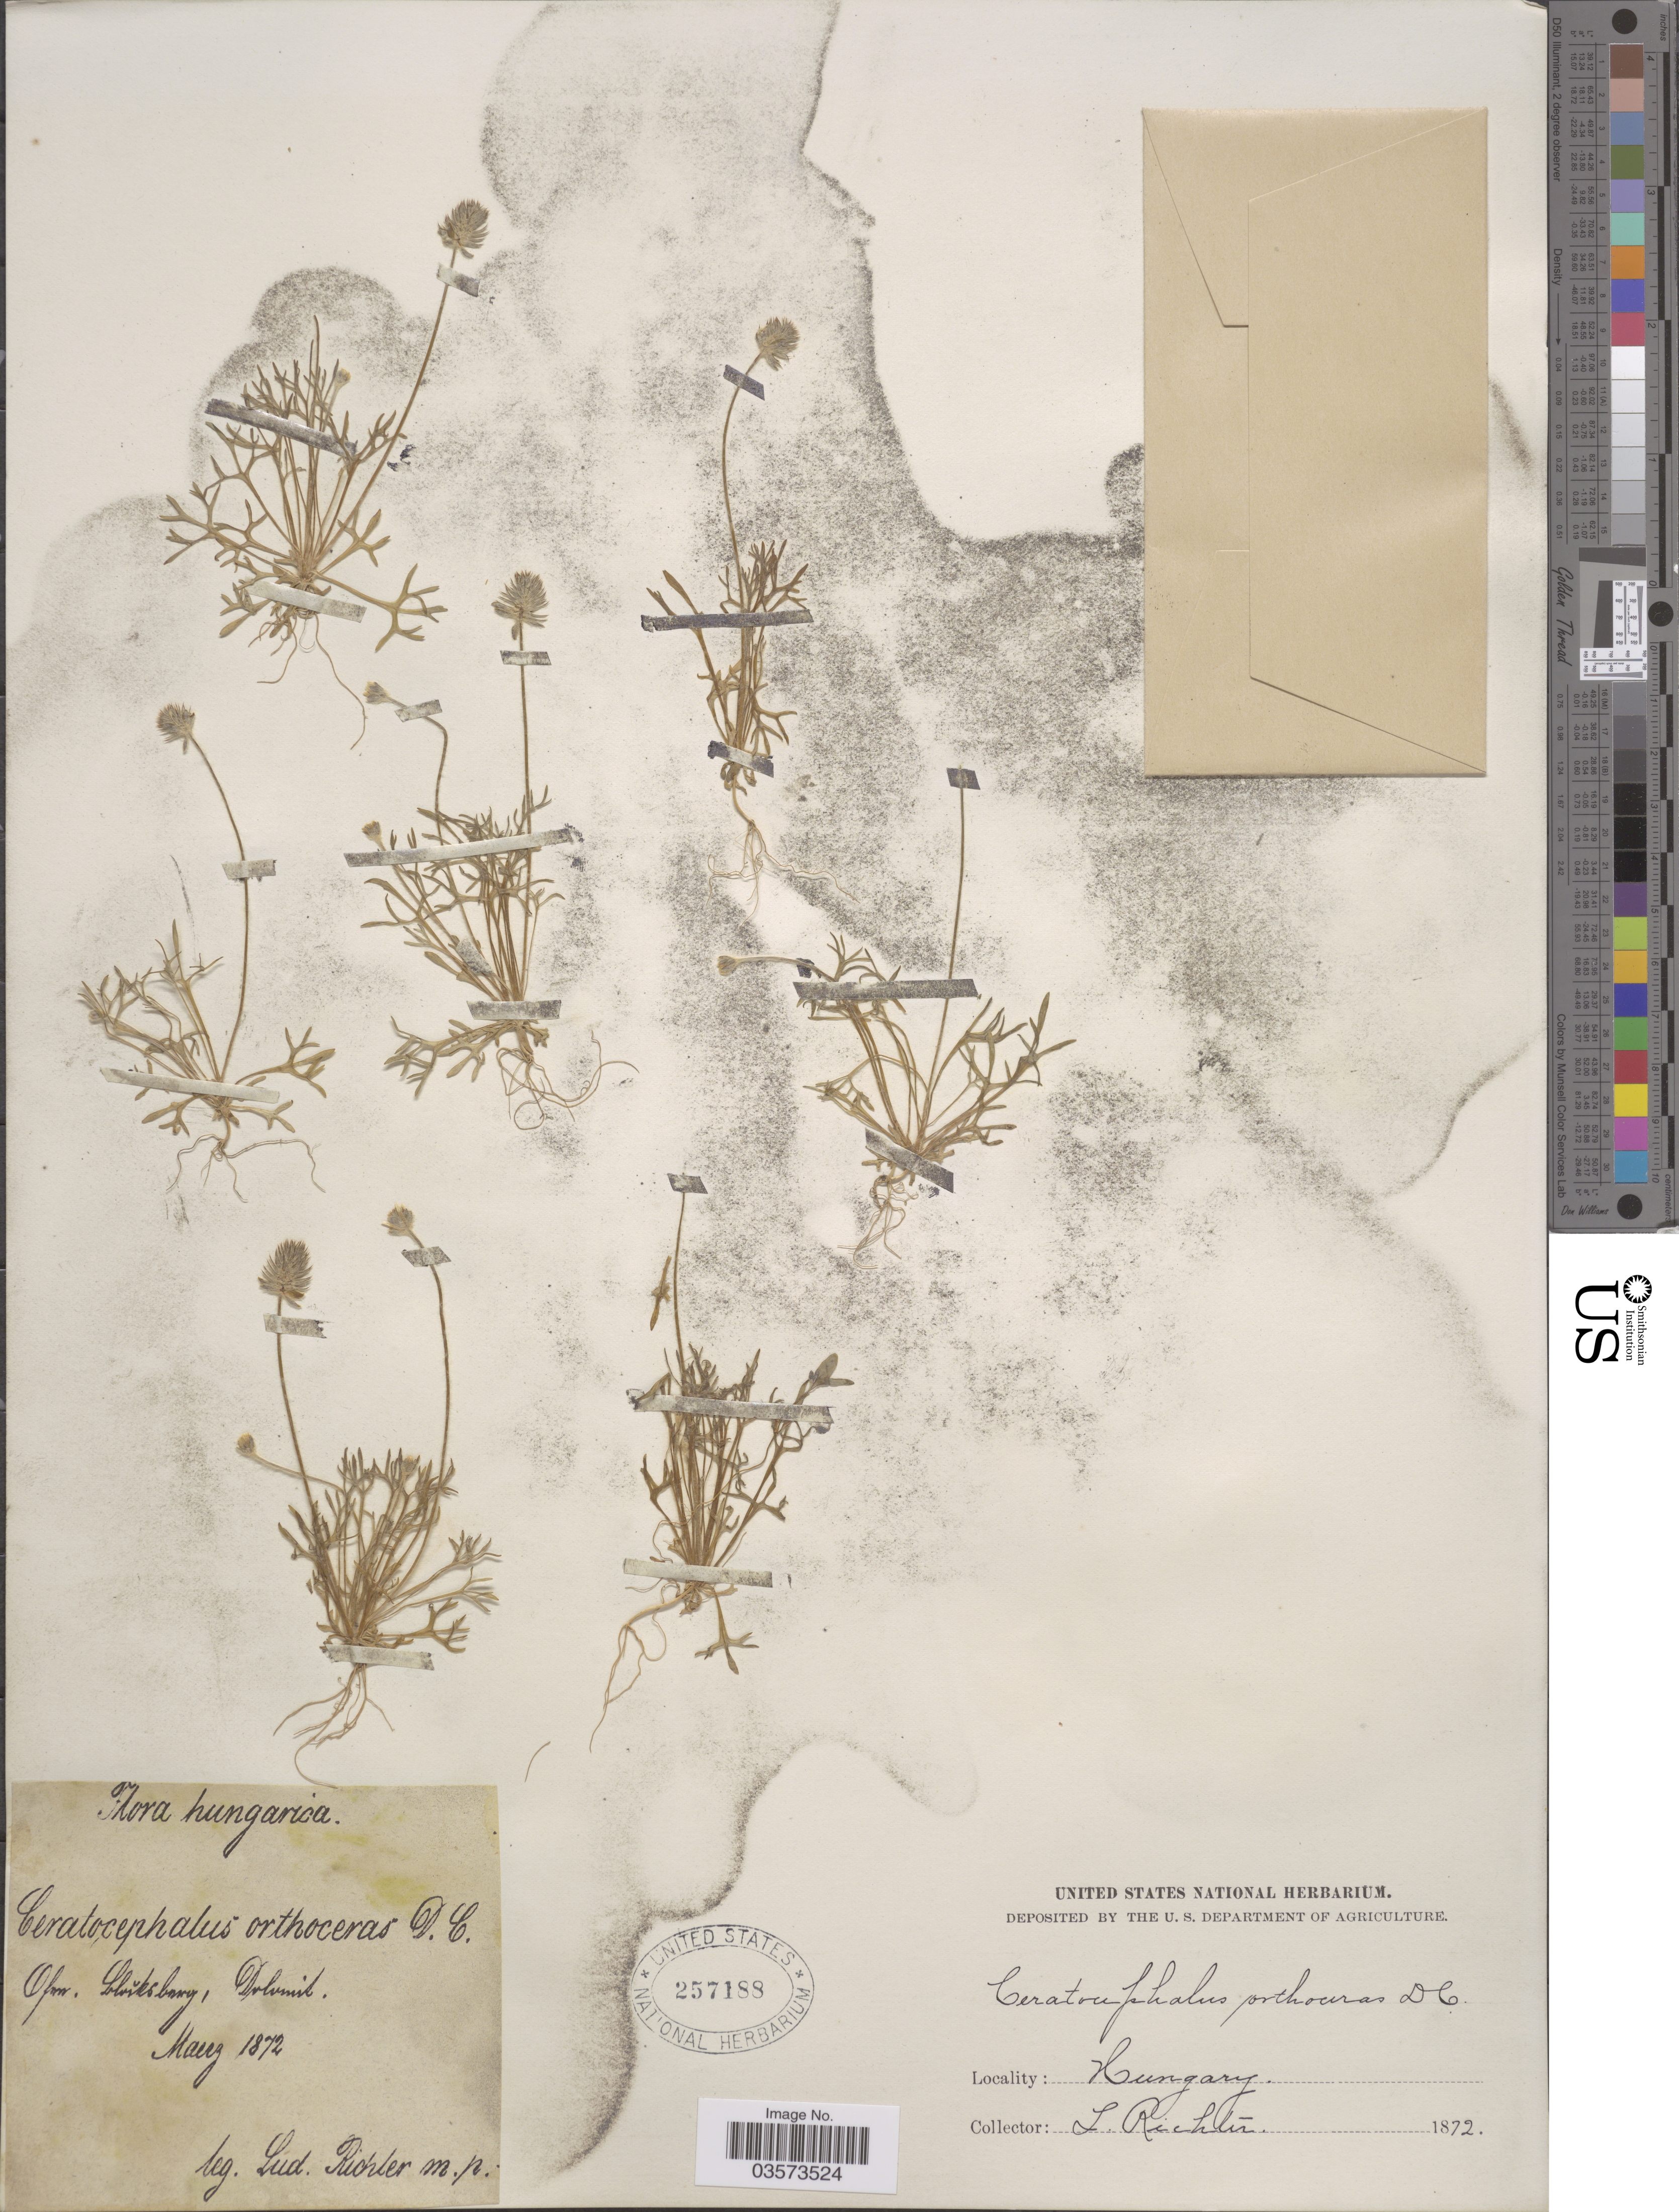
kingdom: Plantae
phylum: Tracheophyta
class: Magnoliopsida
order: Ranunculales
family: Ranunculaceae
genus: Ceratocephalus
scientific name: Ceratocephalus orthoceras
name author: DC.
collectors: L. Richter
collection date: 1872-03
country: Hungary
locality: Opm. Svliksberg, Dolomit.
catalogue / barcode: US 257188